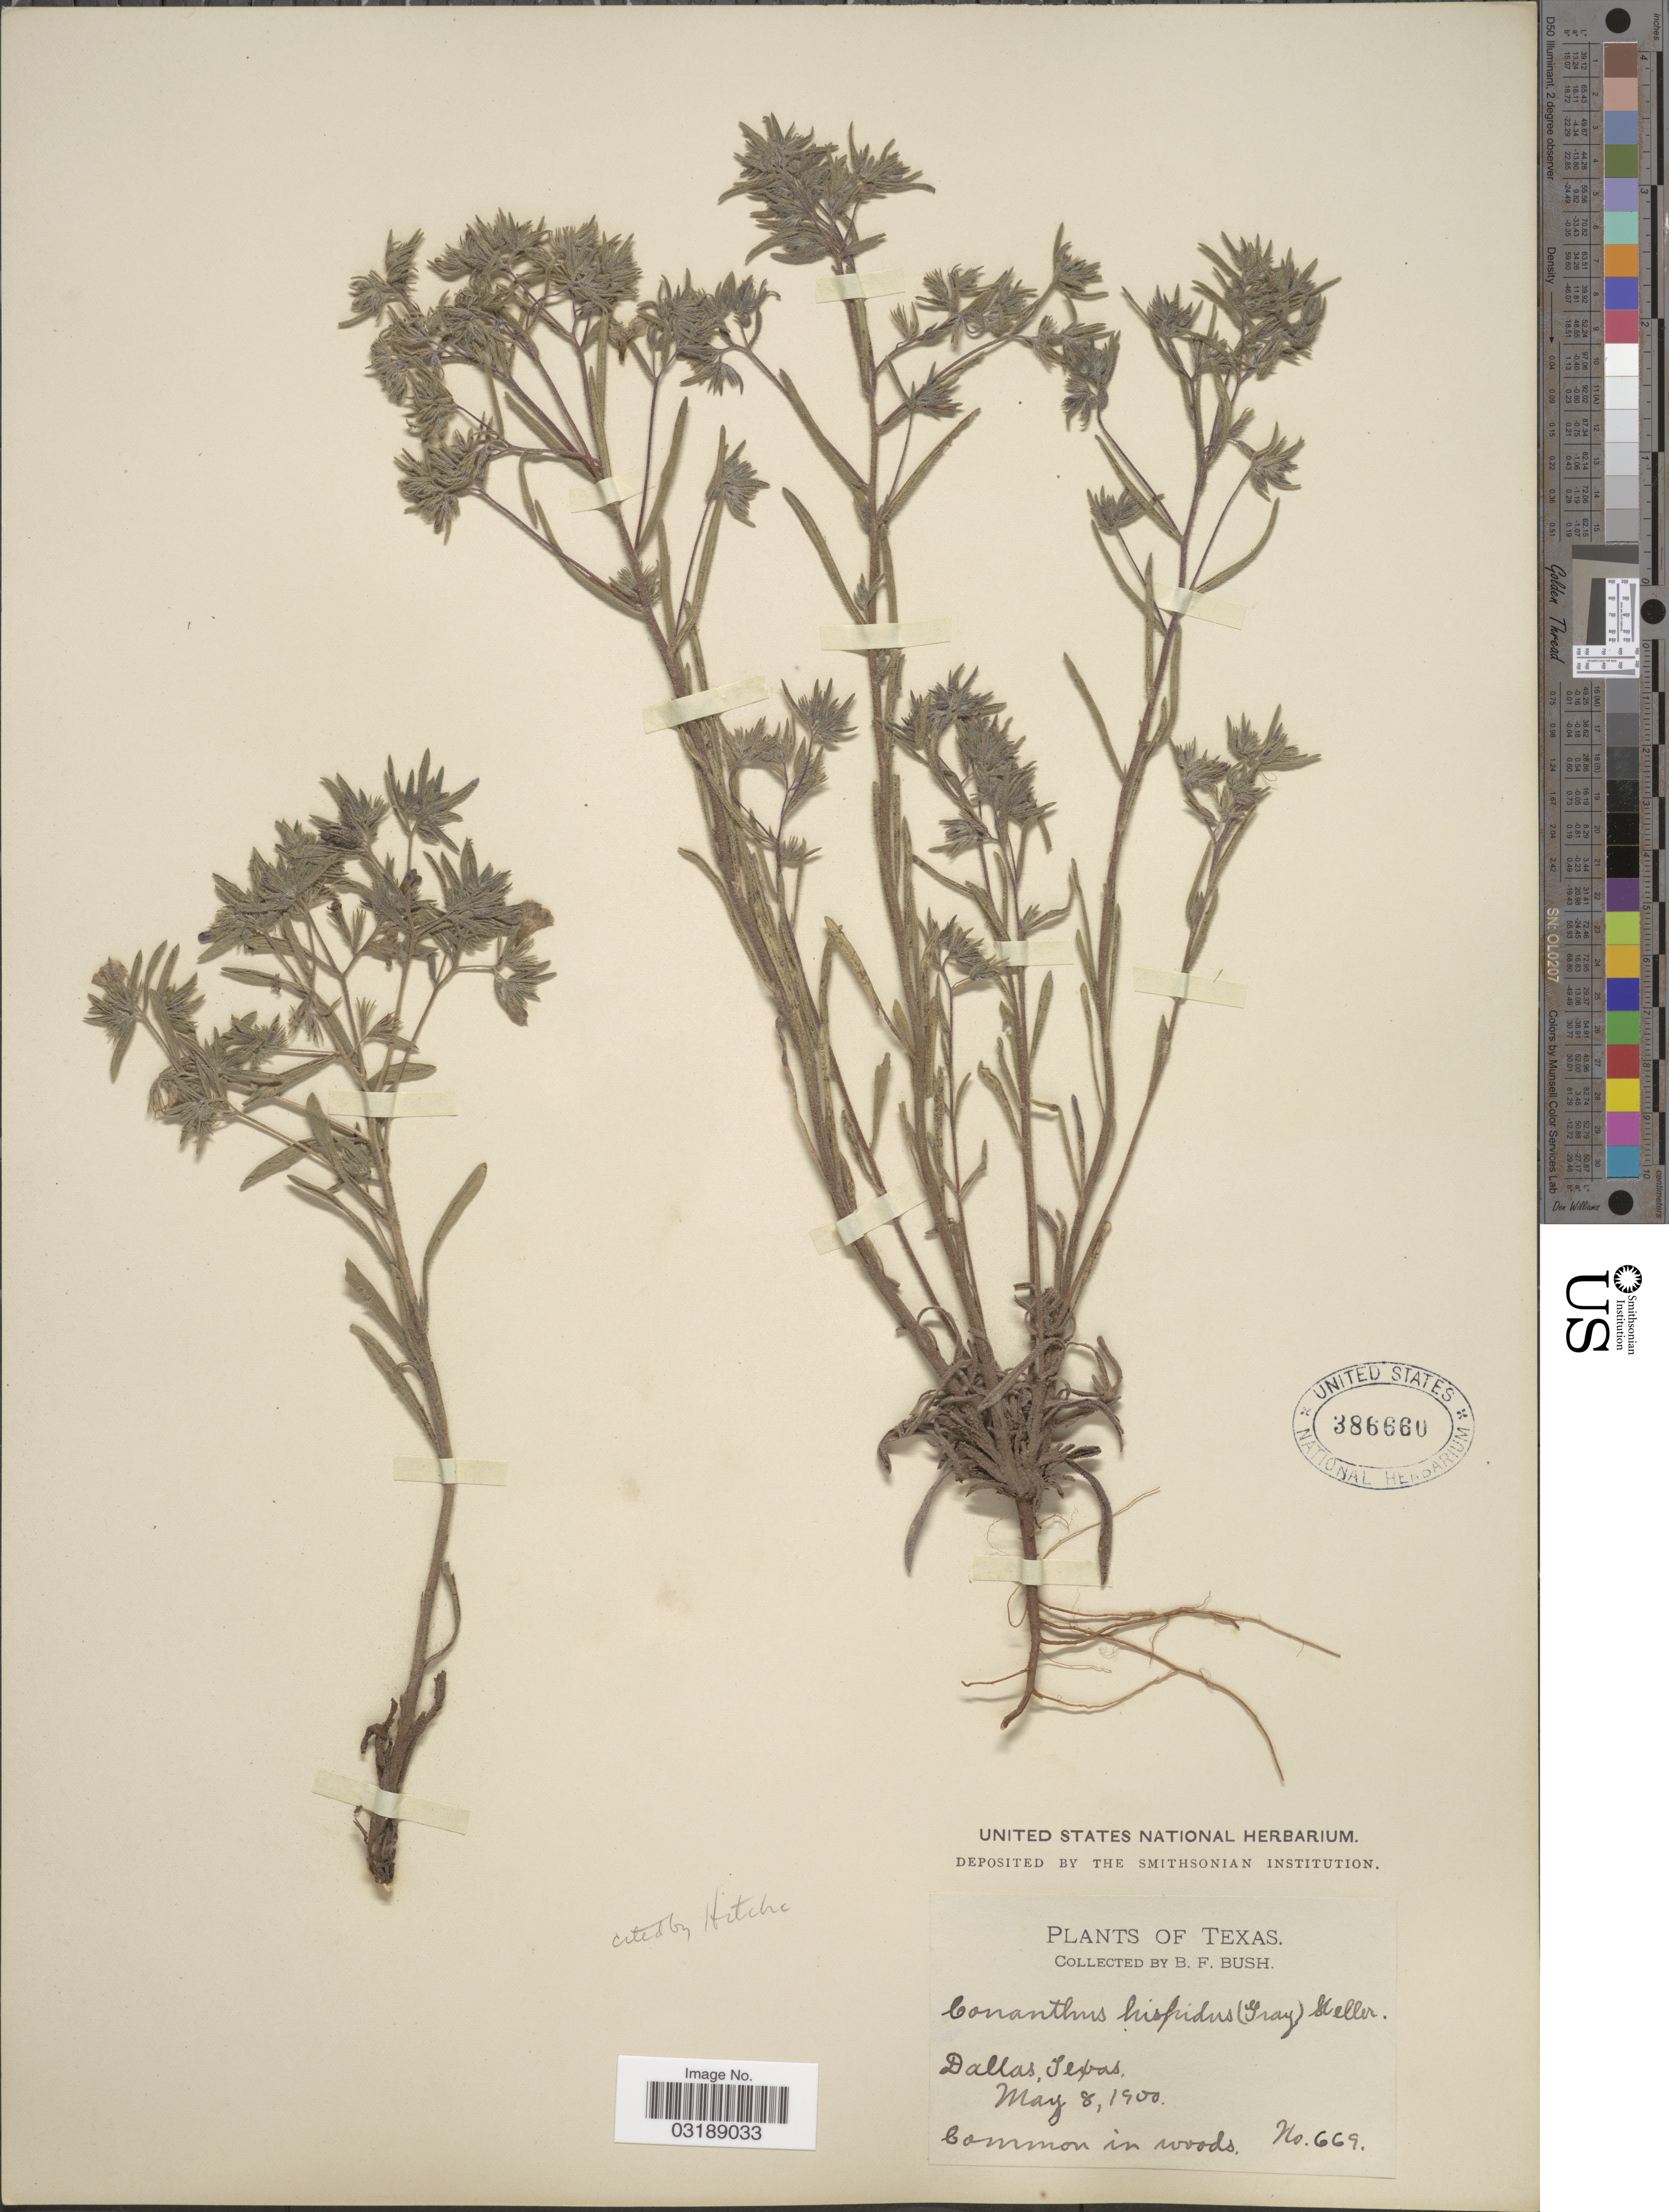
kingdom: Plantae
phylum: Tracheophyta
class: Magnoliopsida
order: Boraginales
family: Namaceae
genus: Nama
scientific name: Nama hispida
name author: A. Gray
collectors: B. F. Bush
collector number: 669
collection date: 1900-05-08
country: United States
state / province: Texas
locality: Dallas.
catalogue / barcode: US 386660